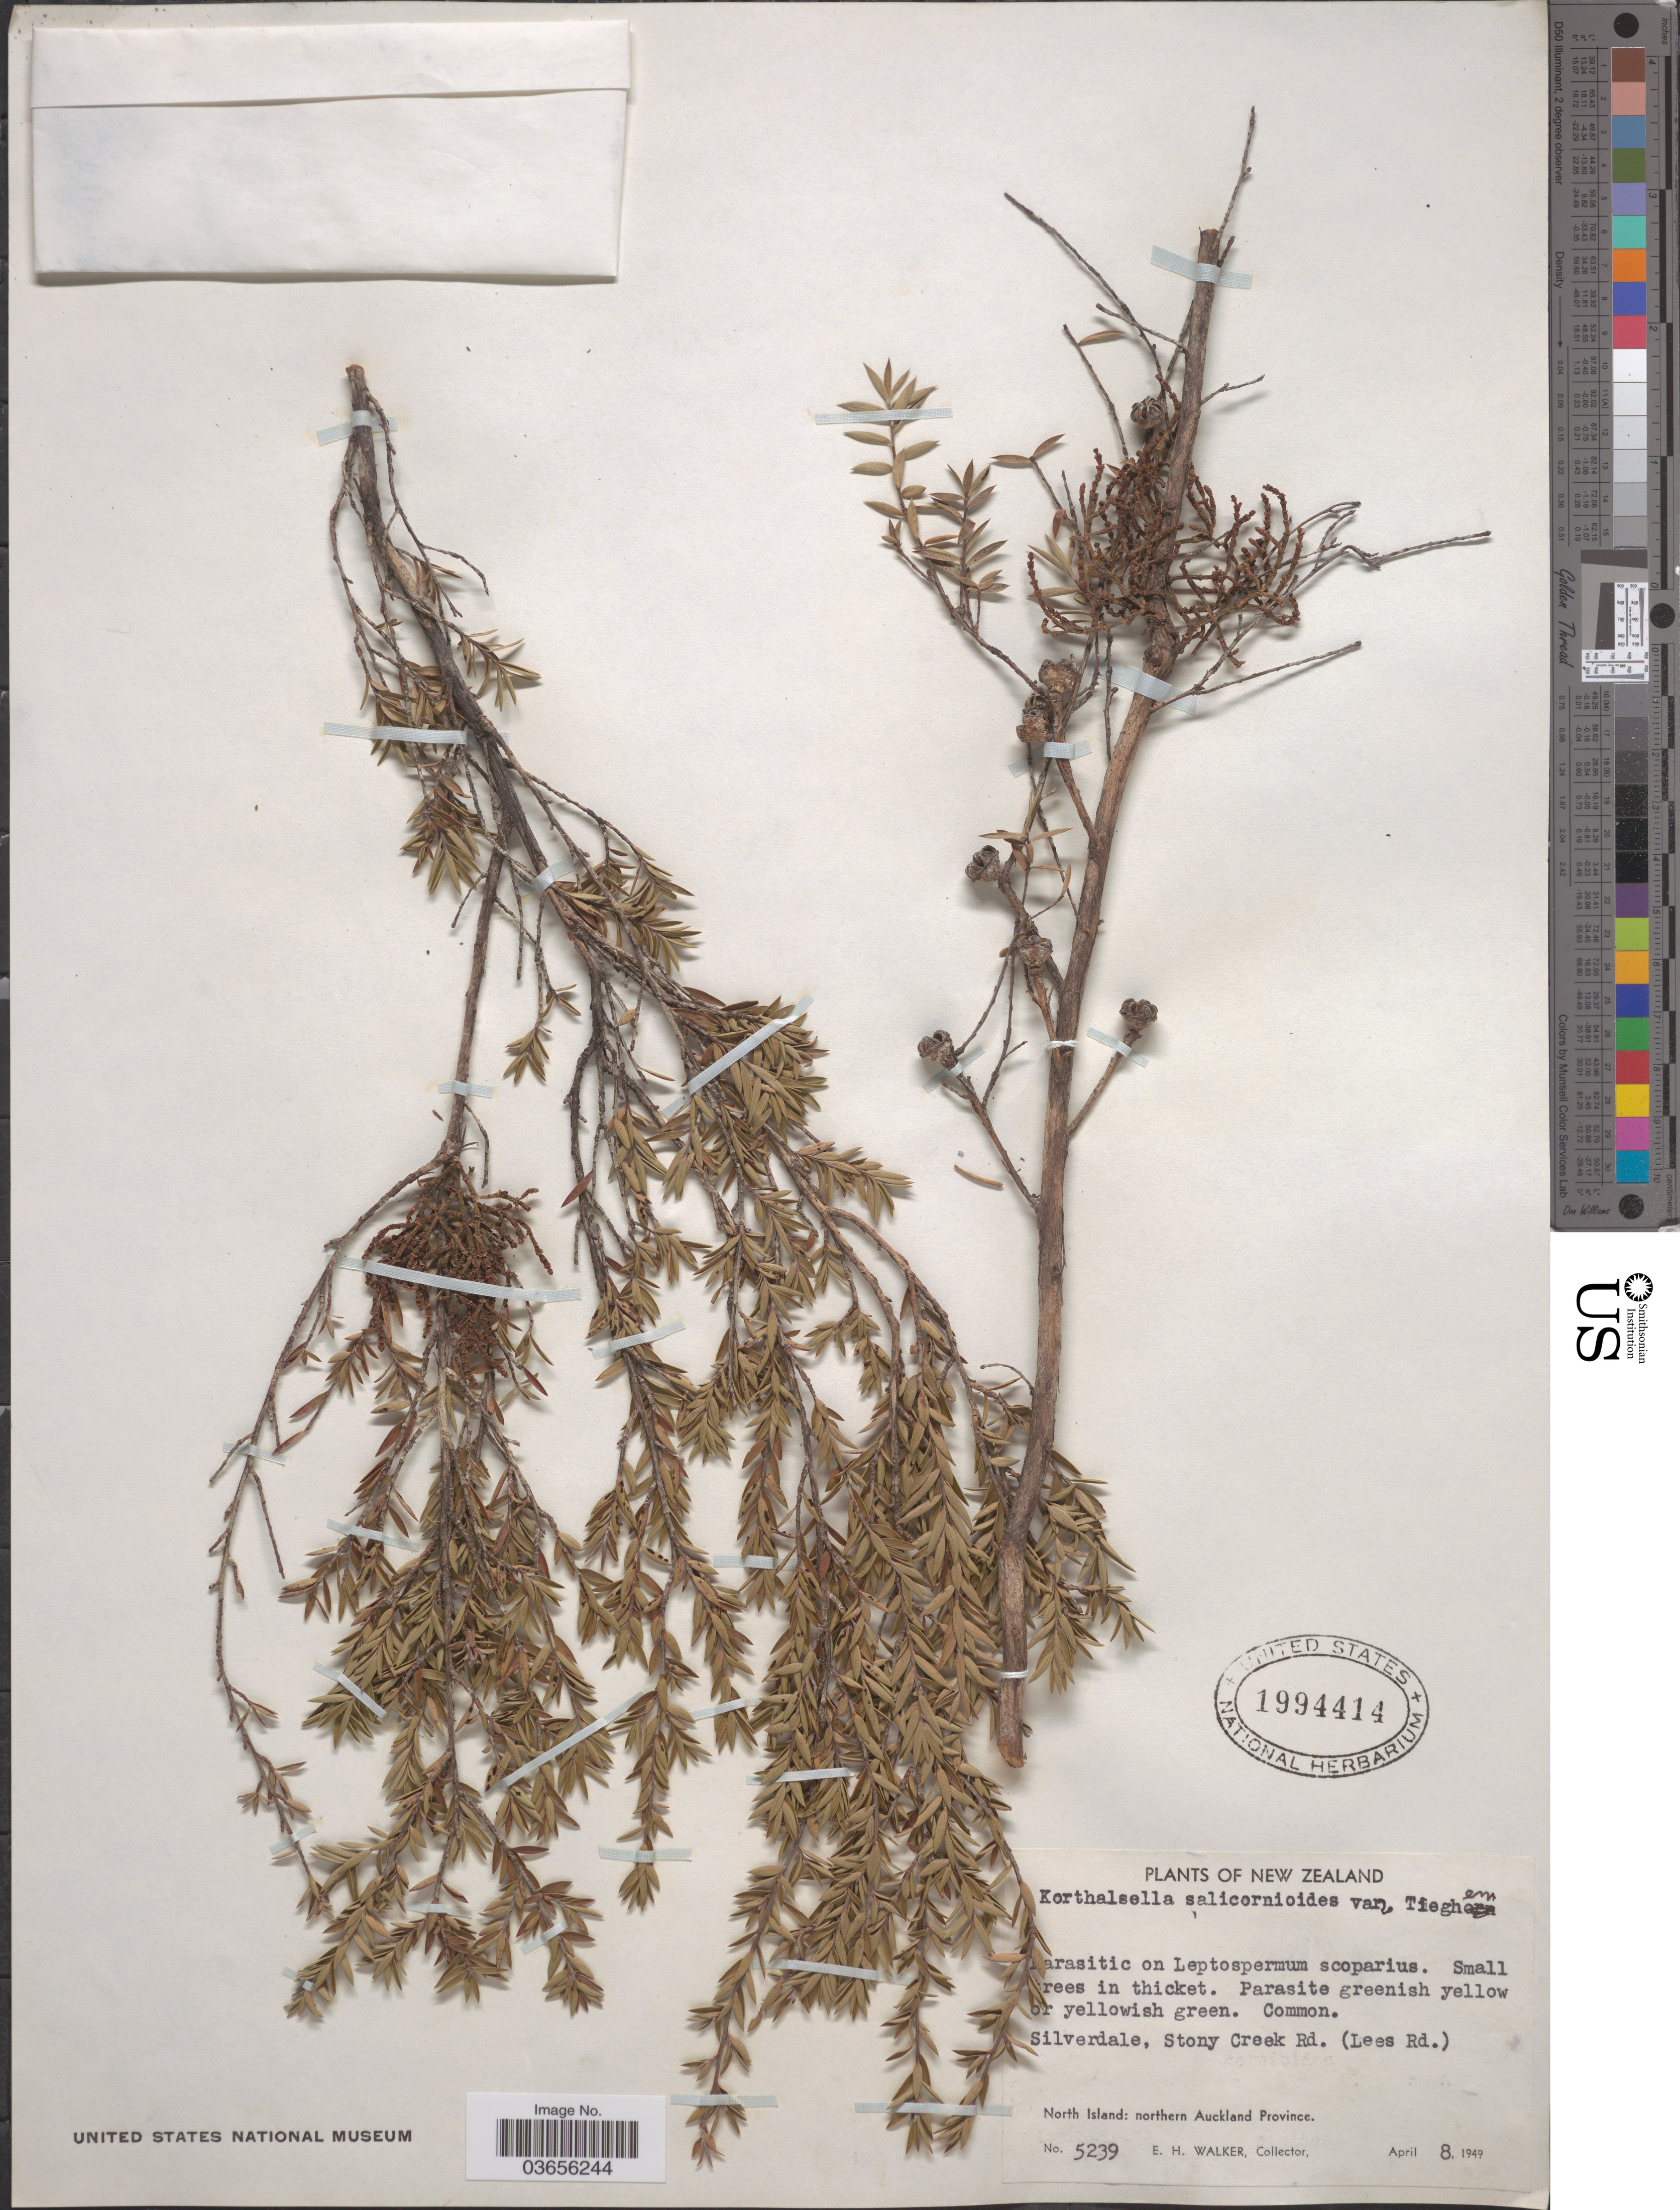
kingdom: Plantae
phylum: Tracheophyta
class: Magnoliopsida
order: Santalales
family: Viscaceae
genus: Korthalsella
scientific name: Korthalsella salicornioides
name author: (A. Cunn.) Tiegh.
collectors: E. H. Walker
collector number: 5239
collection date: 1949-04-08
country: New Zealand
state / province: Auckland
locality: Silverdale, Stony Creek Rd. (Lees Rd.). North Island: northern Auckland Province.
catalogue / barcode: US 1994414